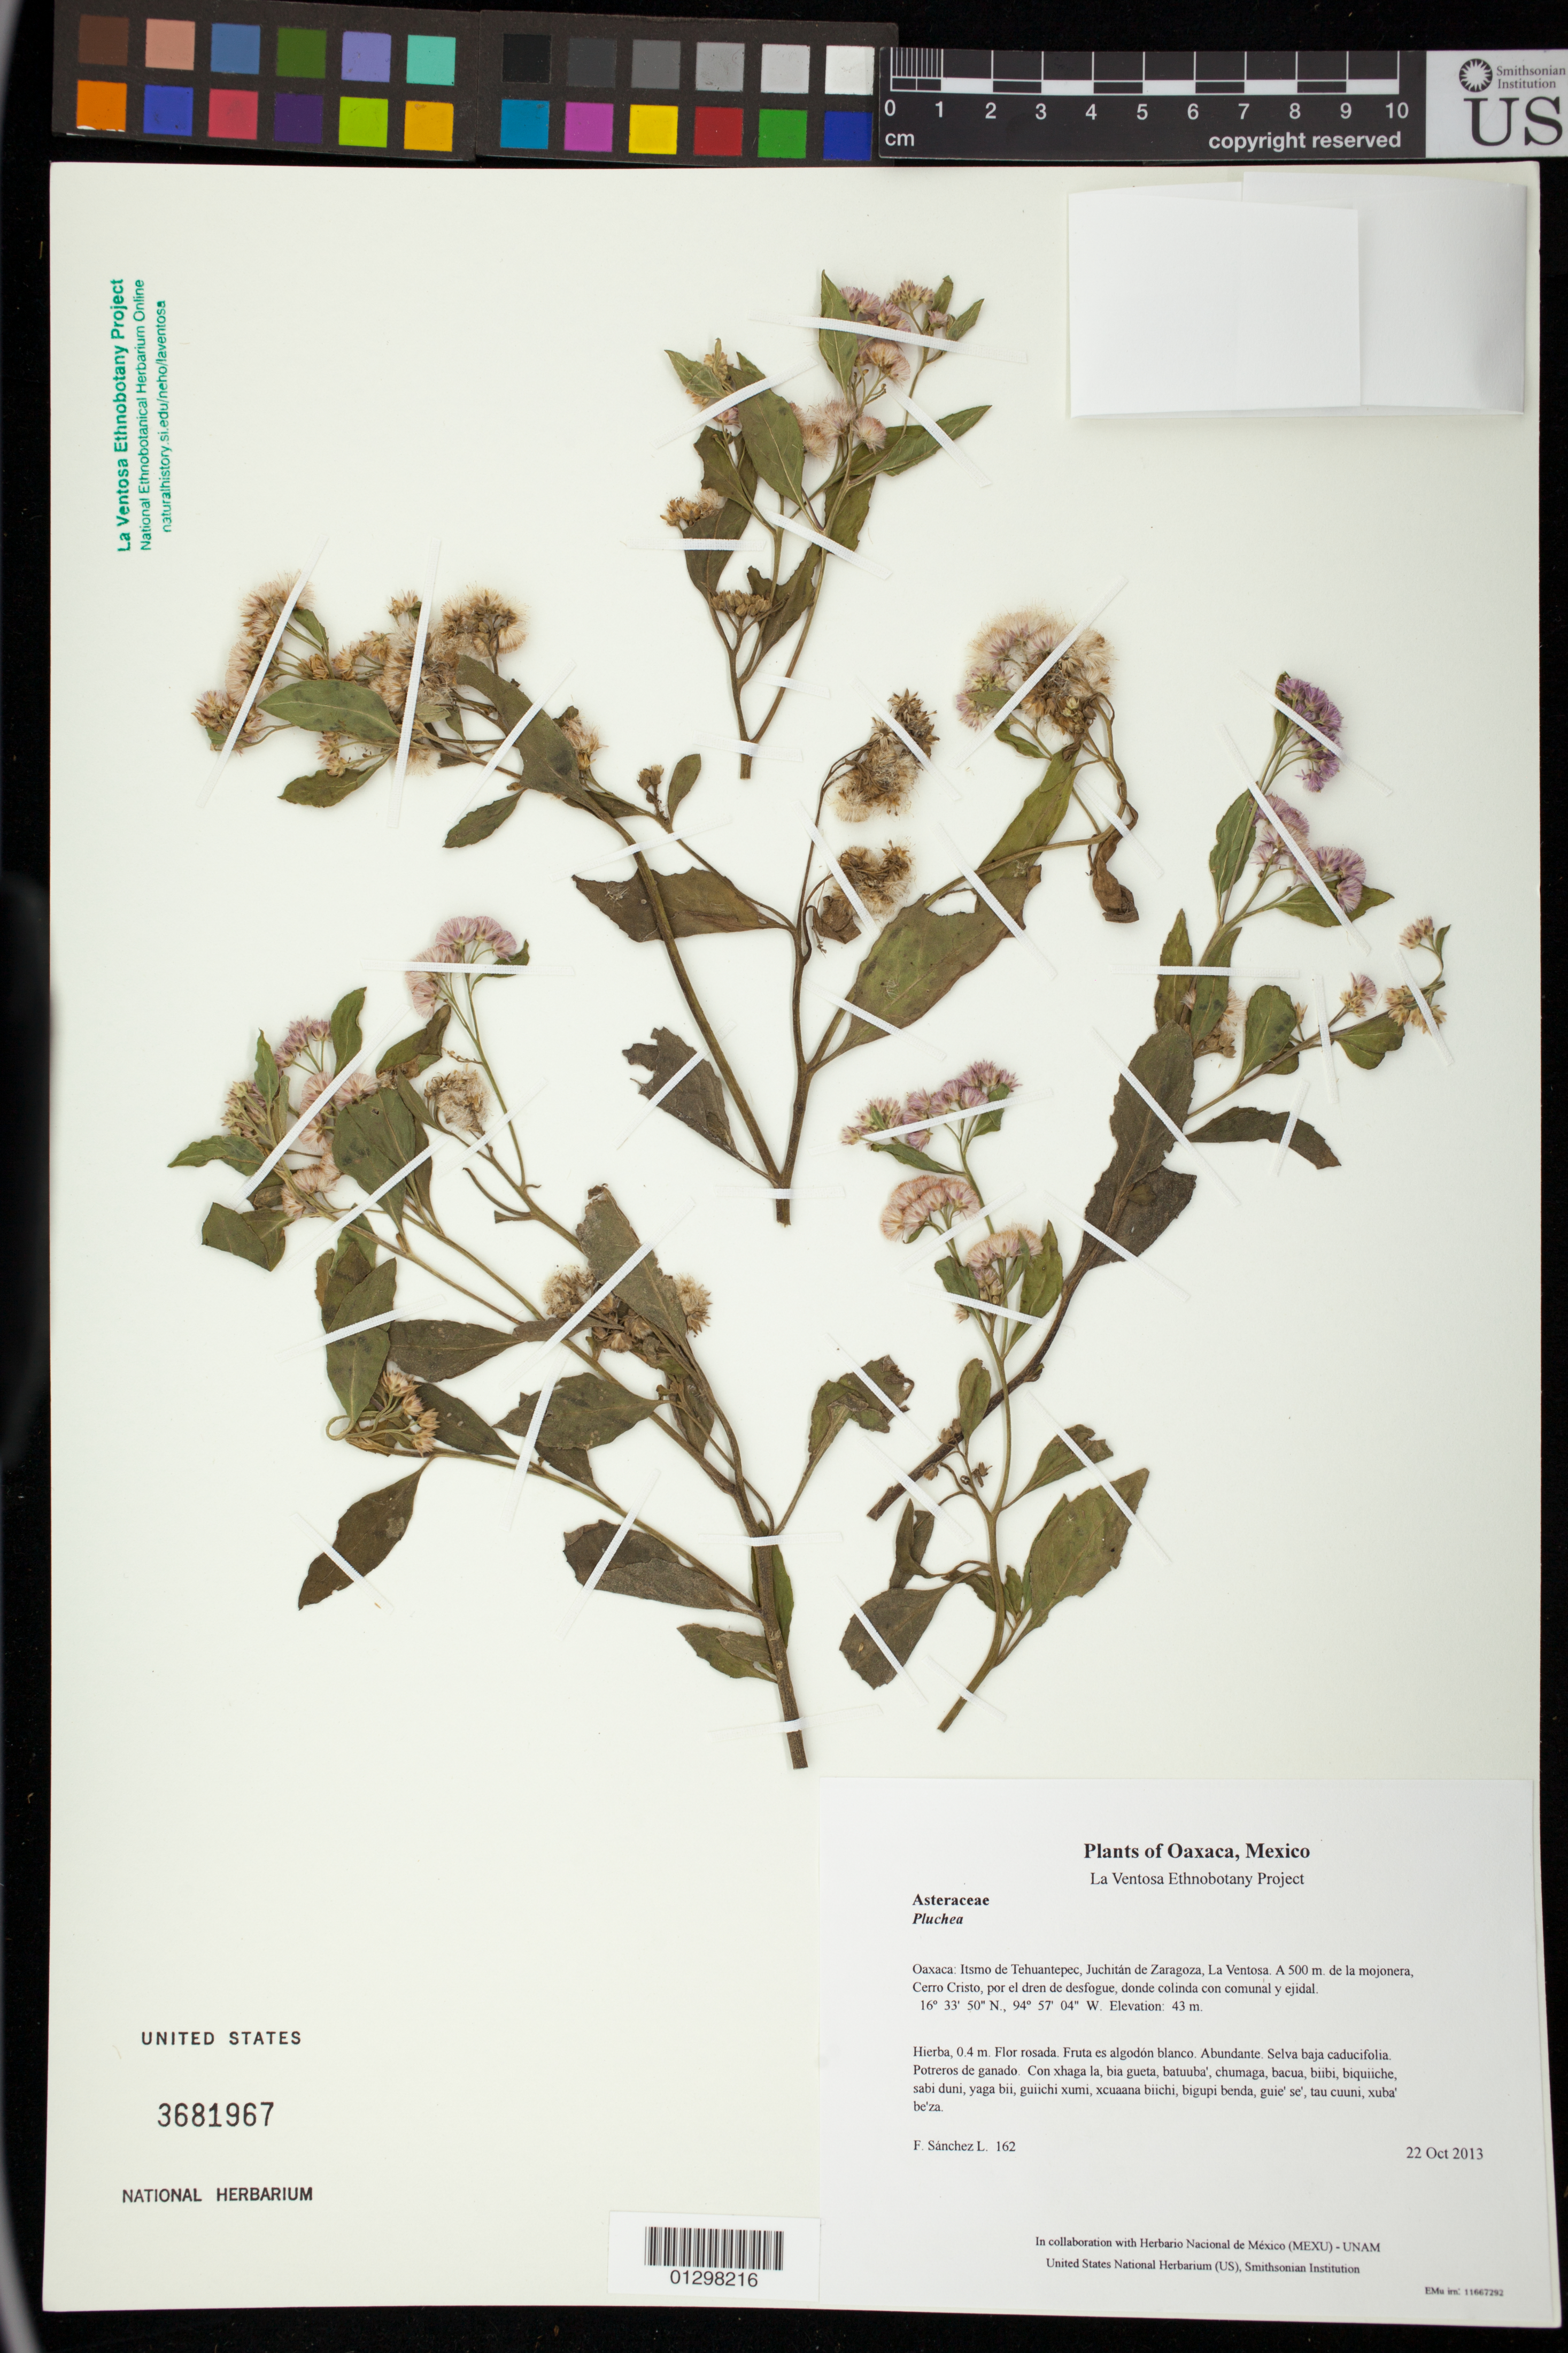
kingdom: Plantae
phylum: Tracheophyta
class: Magnoliopsida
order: Asterales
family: Asteraceae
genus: Pluchea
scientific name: Pluchea odorata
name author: (L.) Cass.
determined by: Edwards, Robert D.; Robinson, Harold E.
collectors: F. Sánchez L.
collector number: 162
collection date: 2013-10-22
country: Mexico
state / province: Oaxaca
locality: Itsmo de Tehuantepec, Juchitán de Zaragoza, La Ventosa. A 500 m. de la mojonera, Cerro Cristo, por el dren de desfogue, donde colinda con comunal y ejidal.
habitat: Selva baja caducifolia. Potreros de ganado.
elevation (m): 43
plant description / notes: MEXU, US; Guixi bandaga. 0.4 m. Guie' rosa. Cuaananaxhi xiaa naquichi' . Stale.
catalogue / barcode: US 3681967